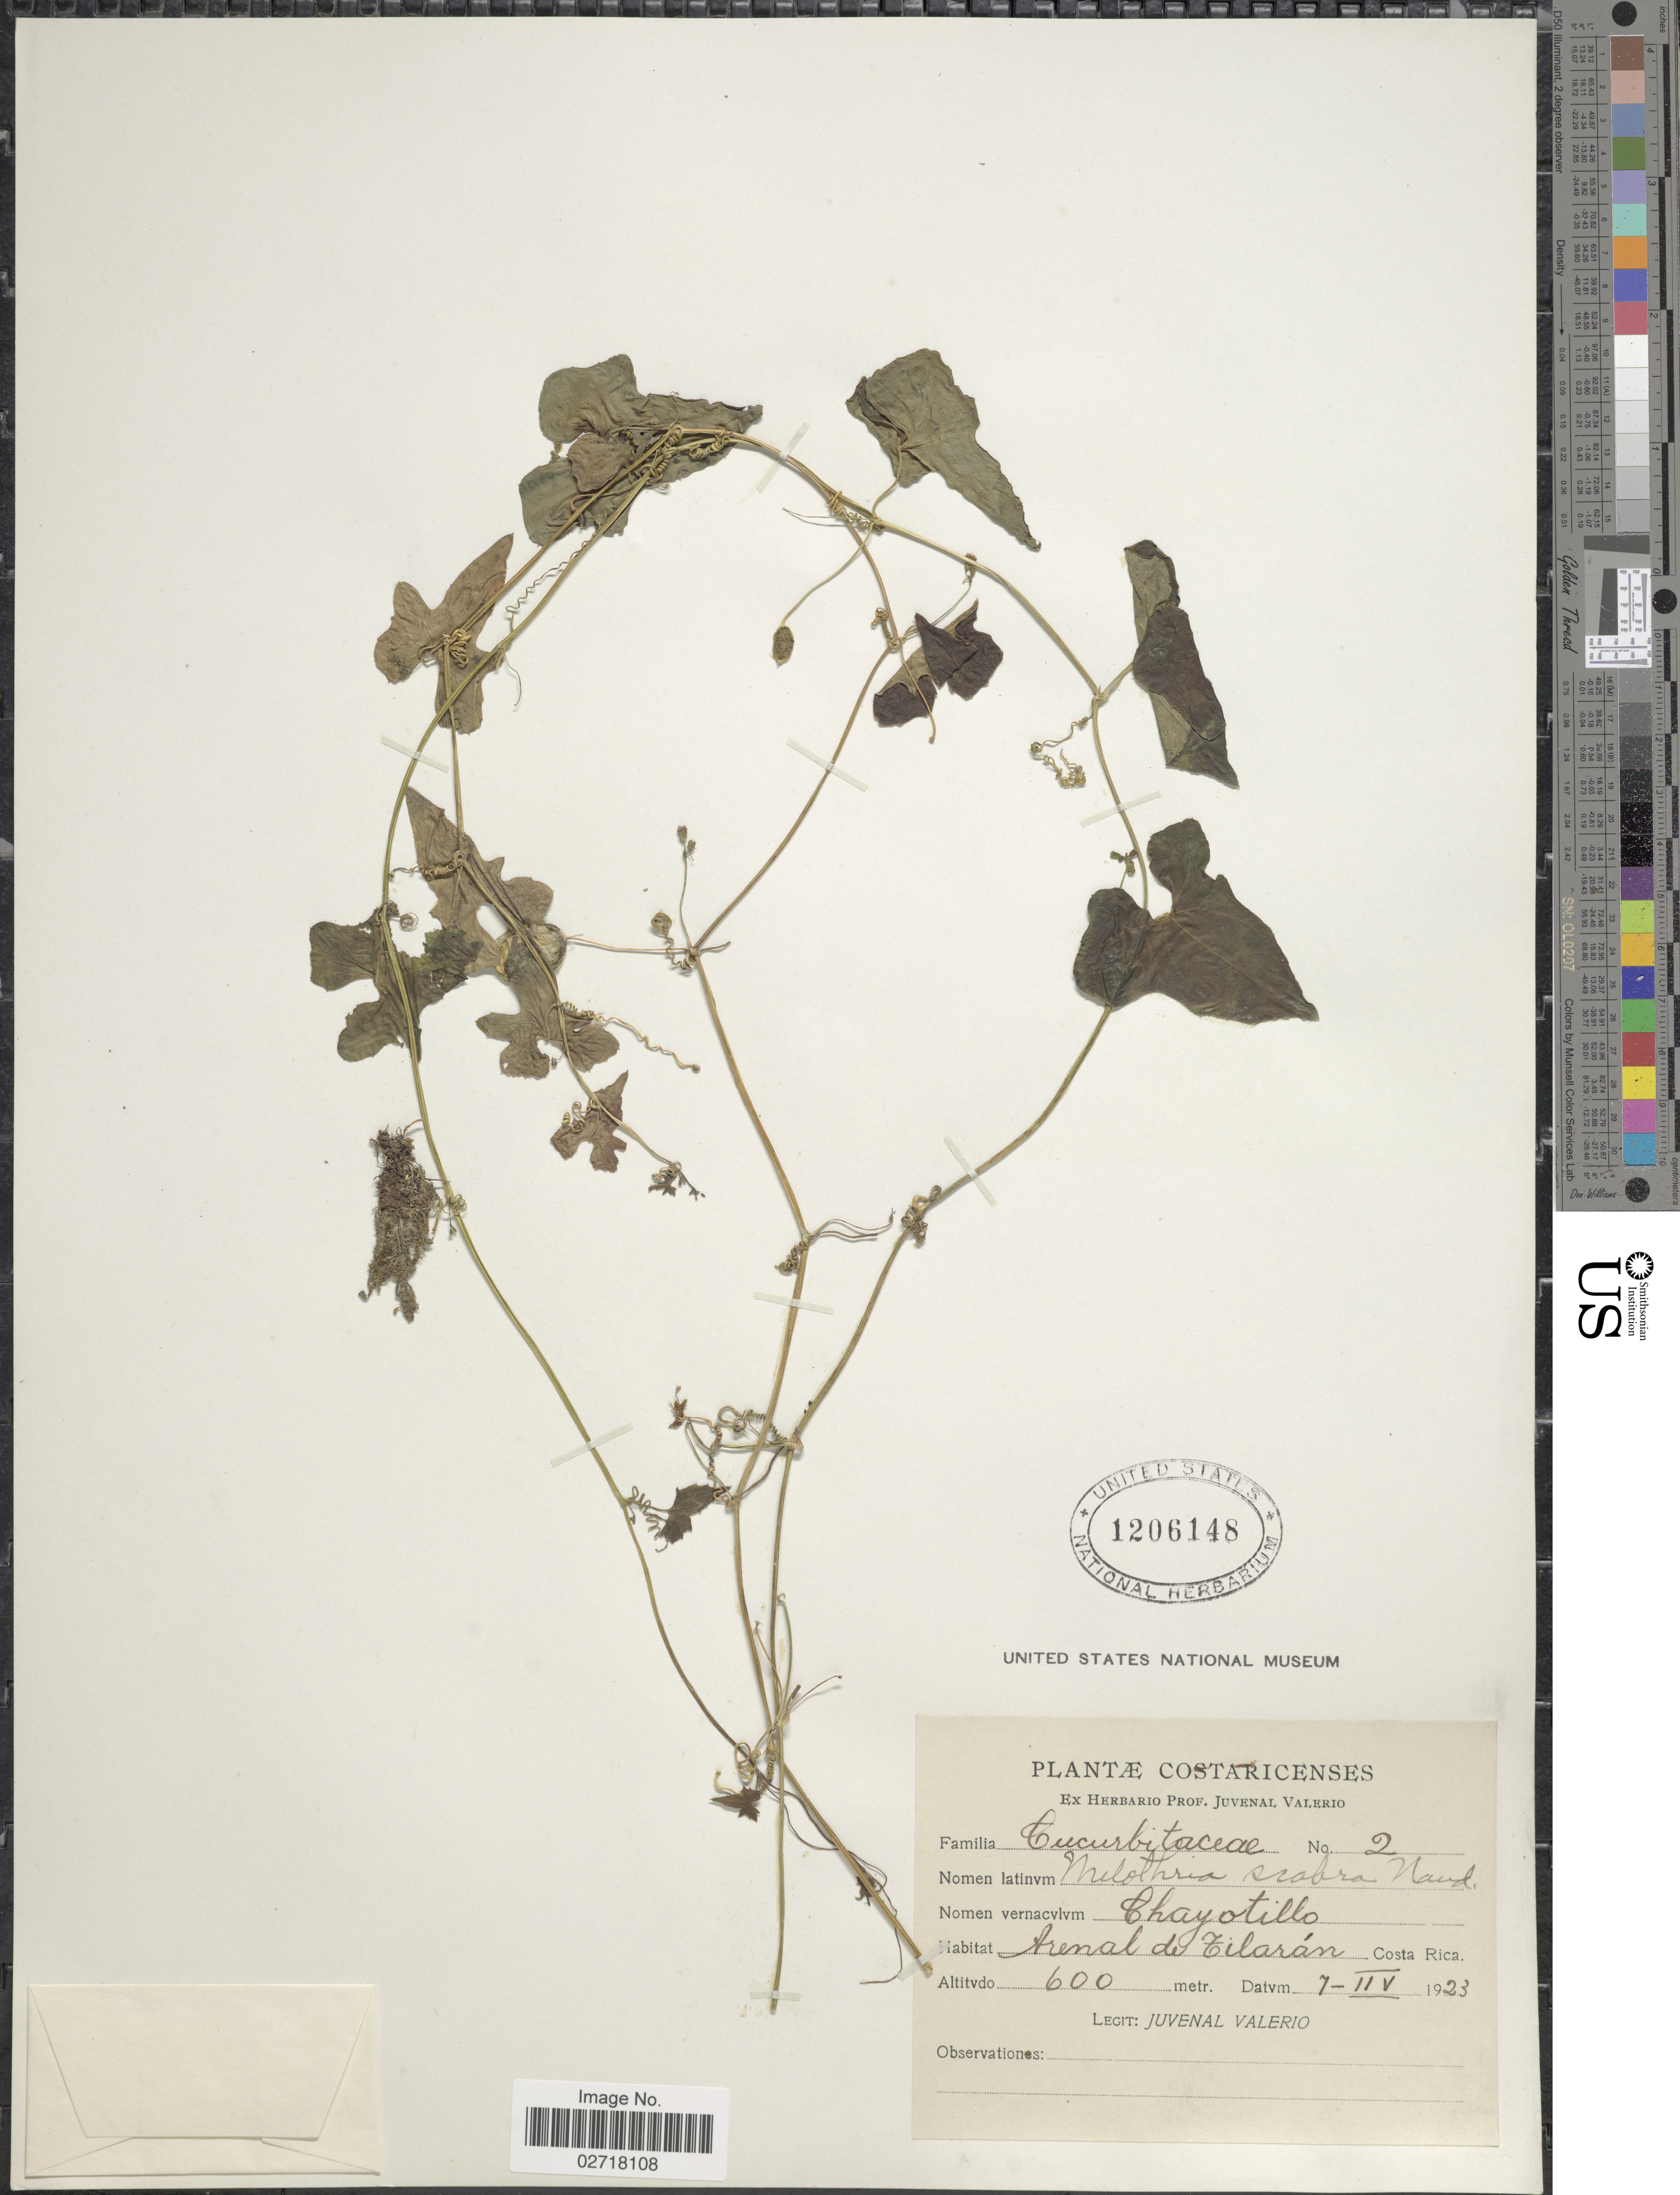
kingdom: Plantae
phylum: Tracheophyta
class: Magnoliopsida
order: Cucurbitales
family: Cucurbitaceae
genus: Melothria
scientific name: Melothria scabra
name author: Naudin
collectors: J. Valerio R.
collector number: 2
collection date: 1923-07-07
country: Costa Rica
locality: Chayotillo. Arenal de Tilaran.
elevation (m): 600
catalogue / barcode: US 1206148